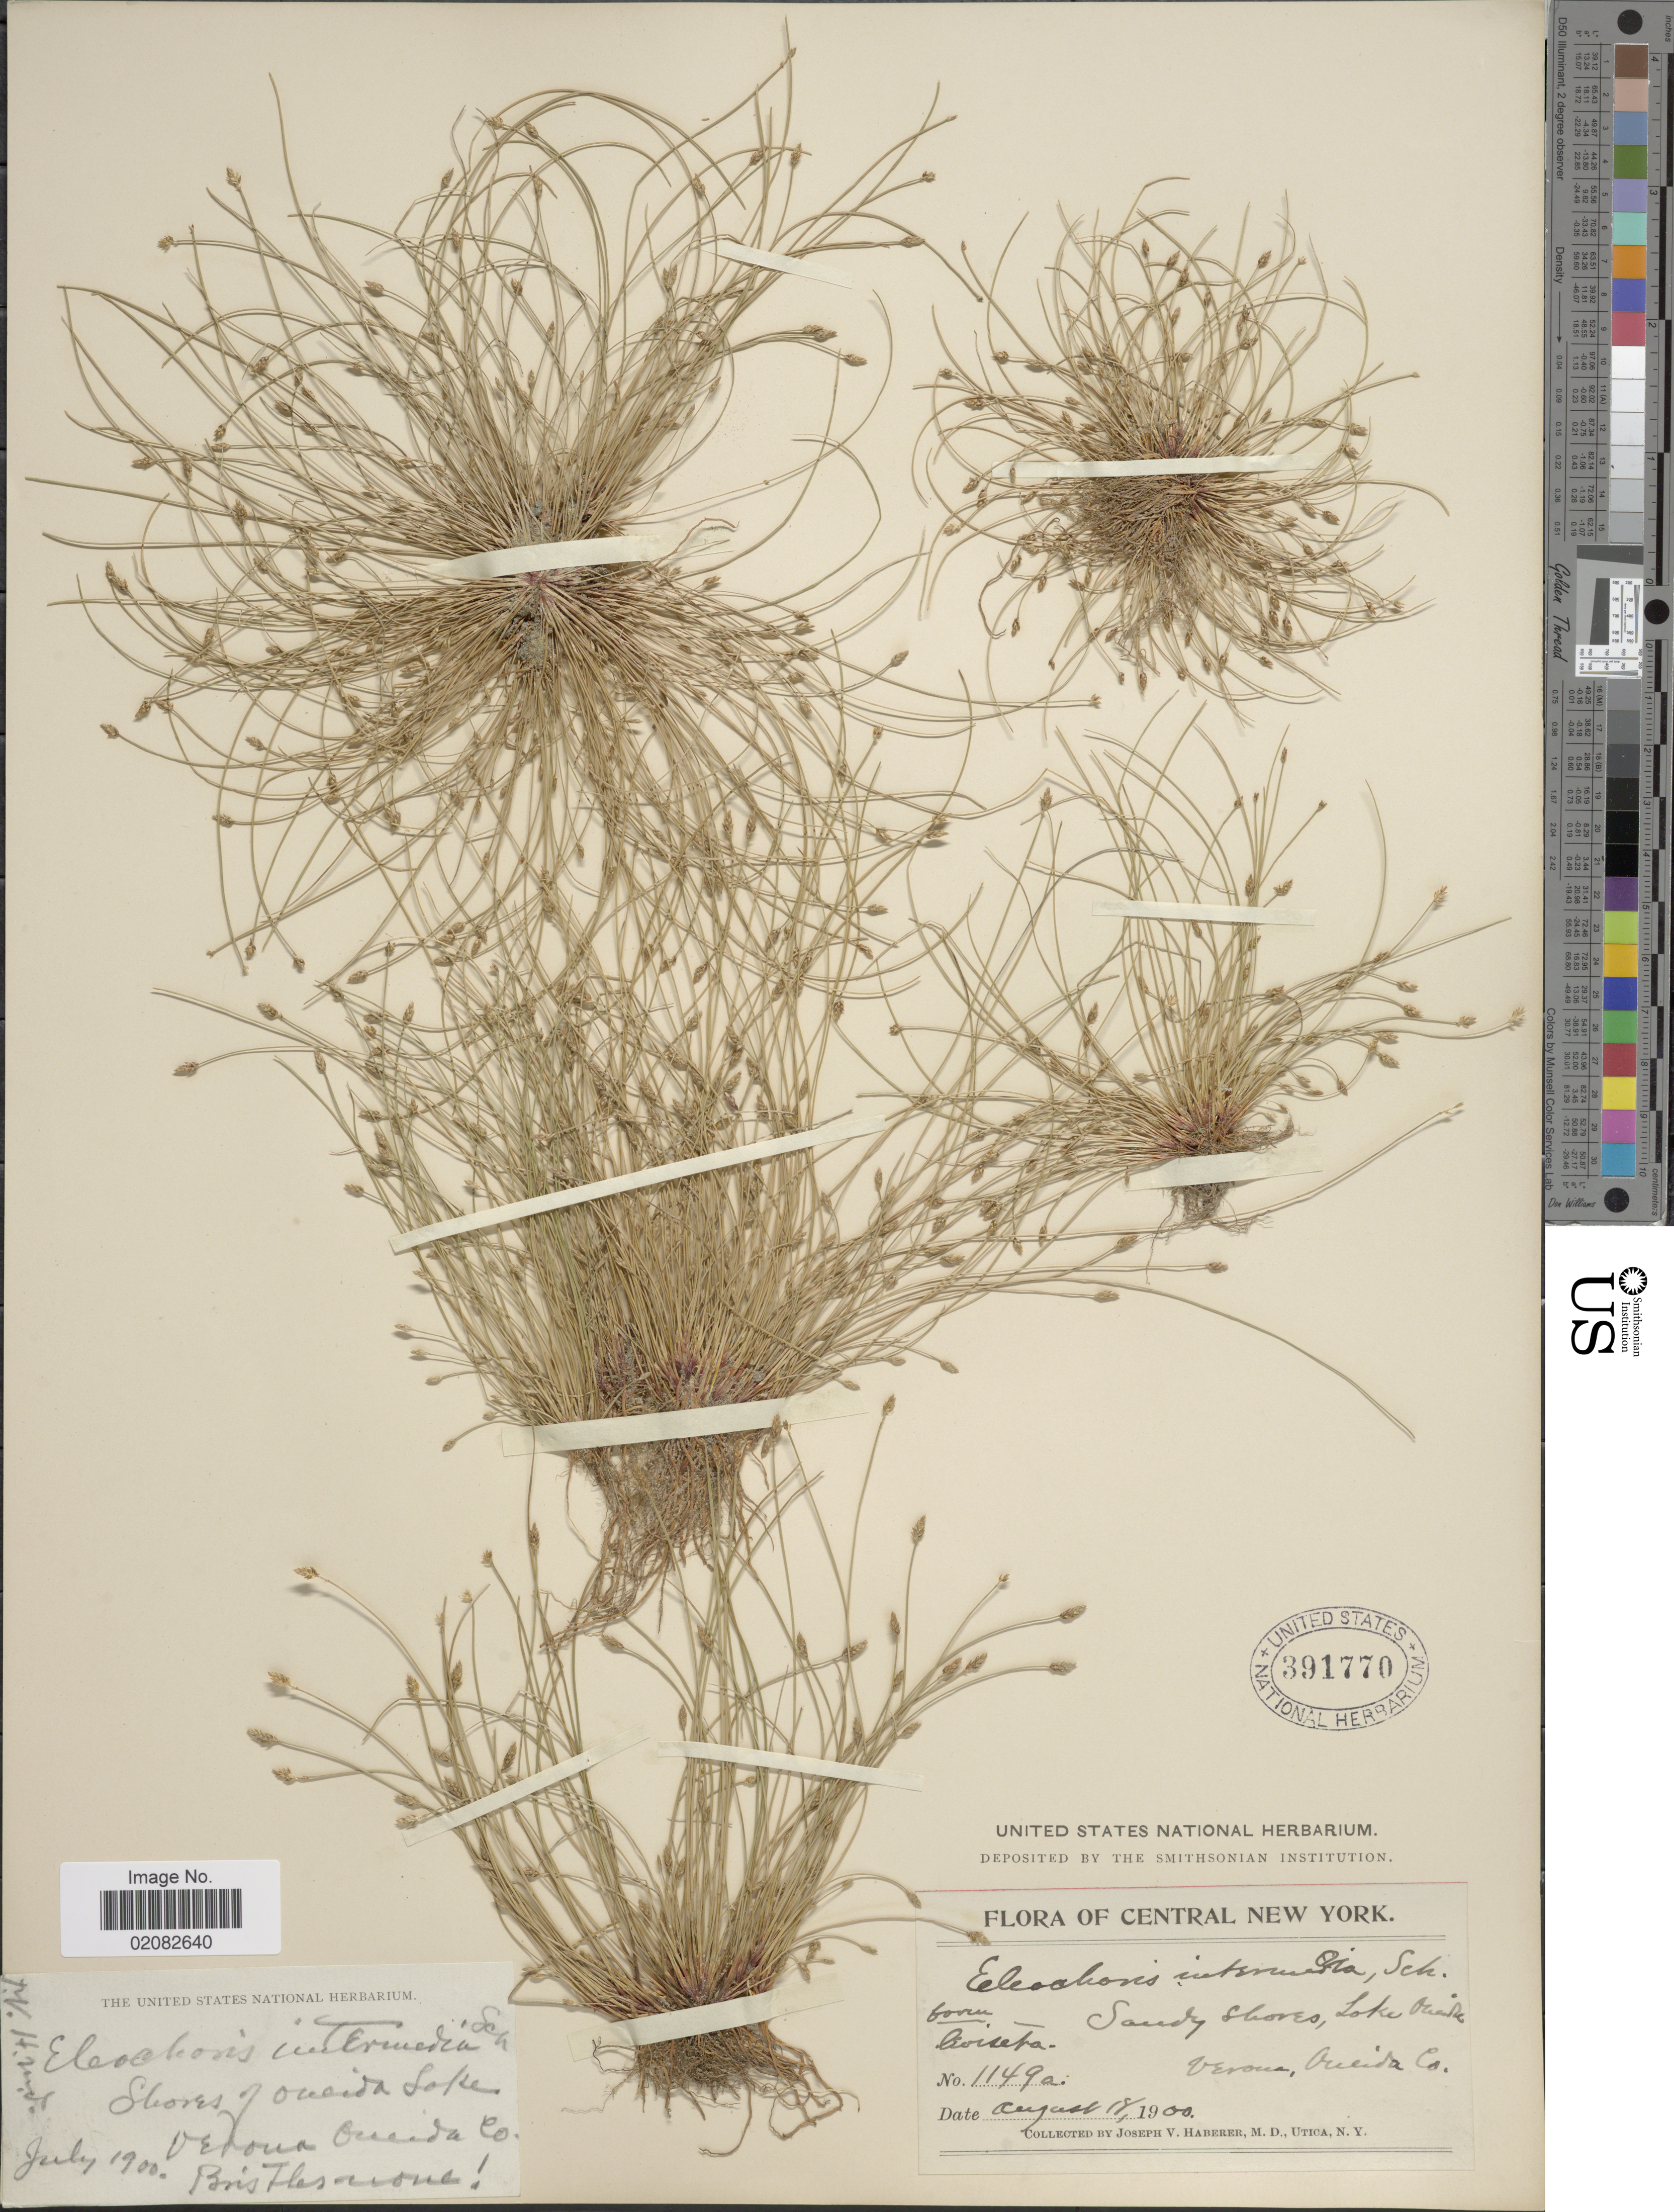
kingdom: Plantae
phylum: Tracheophyta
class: Liliopsida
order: Poales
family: Cyperaceae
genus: Eleocharis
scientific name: Eleocharis intermedia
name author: Schult.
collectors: J. V. Haberer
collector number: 1149a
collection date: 1900-08-18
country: United States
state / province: New York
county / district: Oneida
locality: Central New York, Verona, Oneida Co.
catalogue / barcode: US 391770